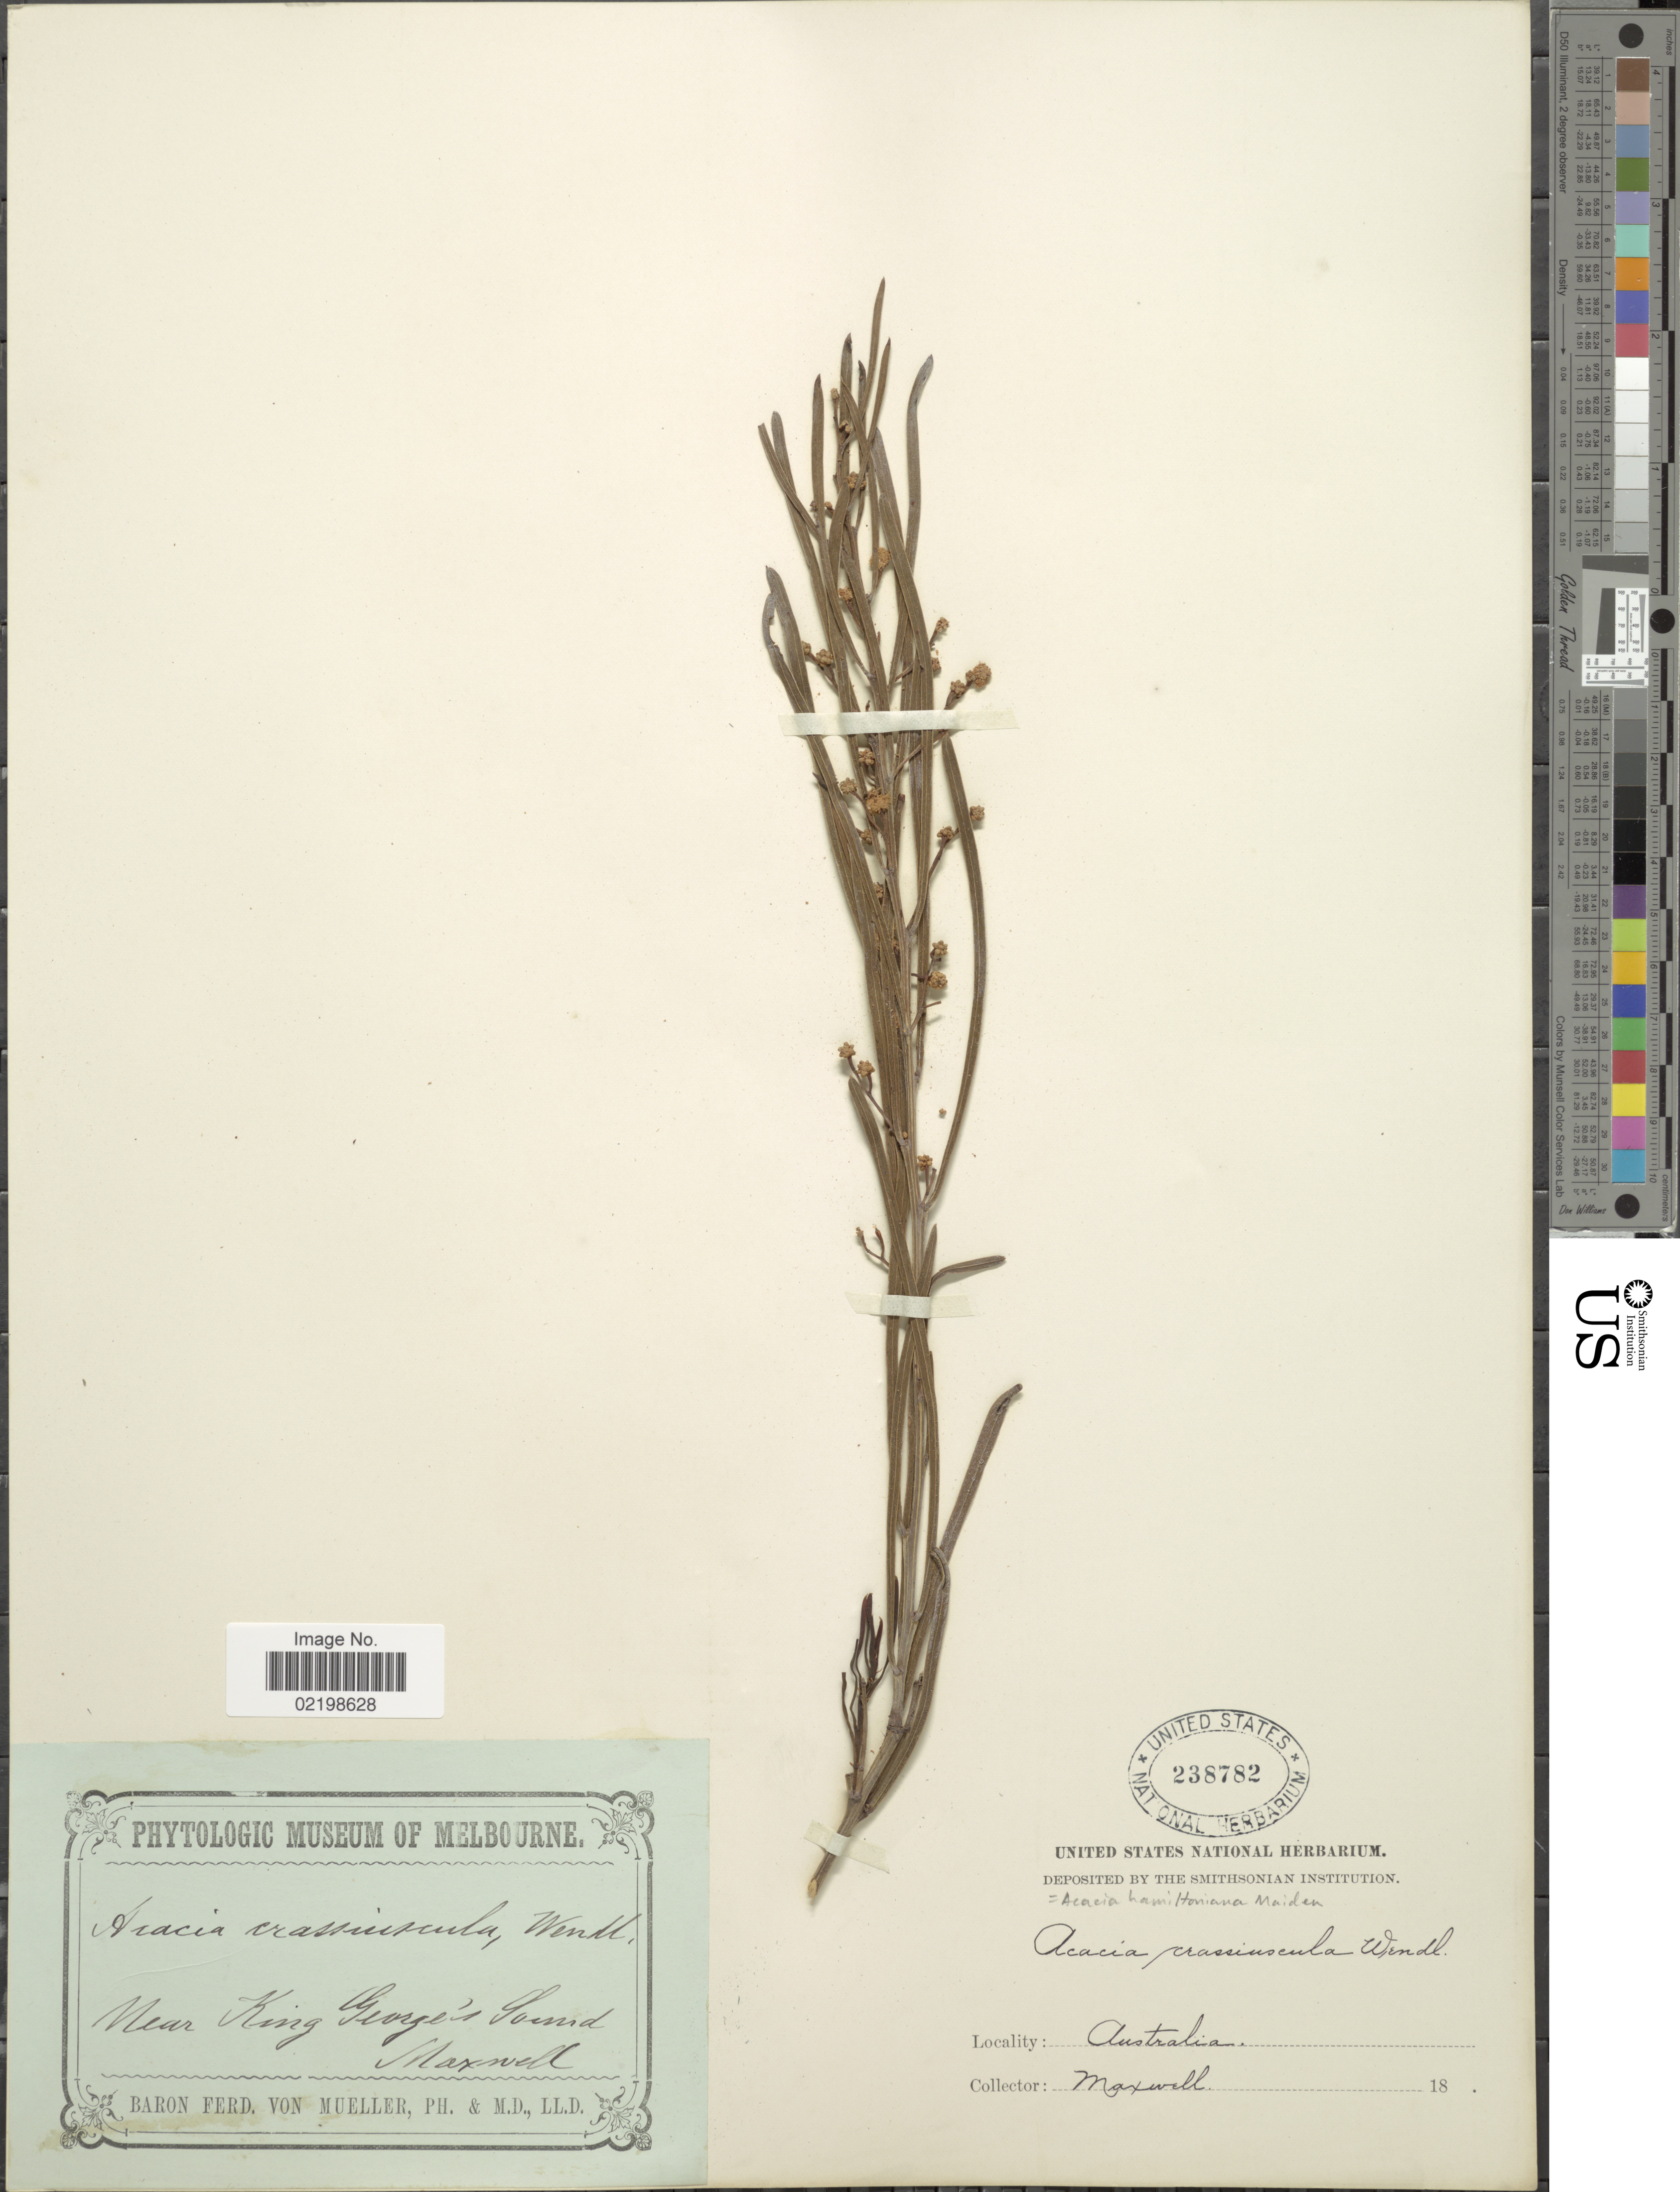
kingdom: Plantae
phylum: Tracheophyta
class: Magnoliopsida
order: Fabales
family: Fabaceae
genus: Acacia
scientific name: Acacia hamiltoniana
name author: Maiden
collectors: Maxwell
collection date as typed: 18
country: Australia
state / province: Western Australia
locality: Near King George's Sound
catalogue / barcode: US 238782